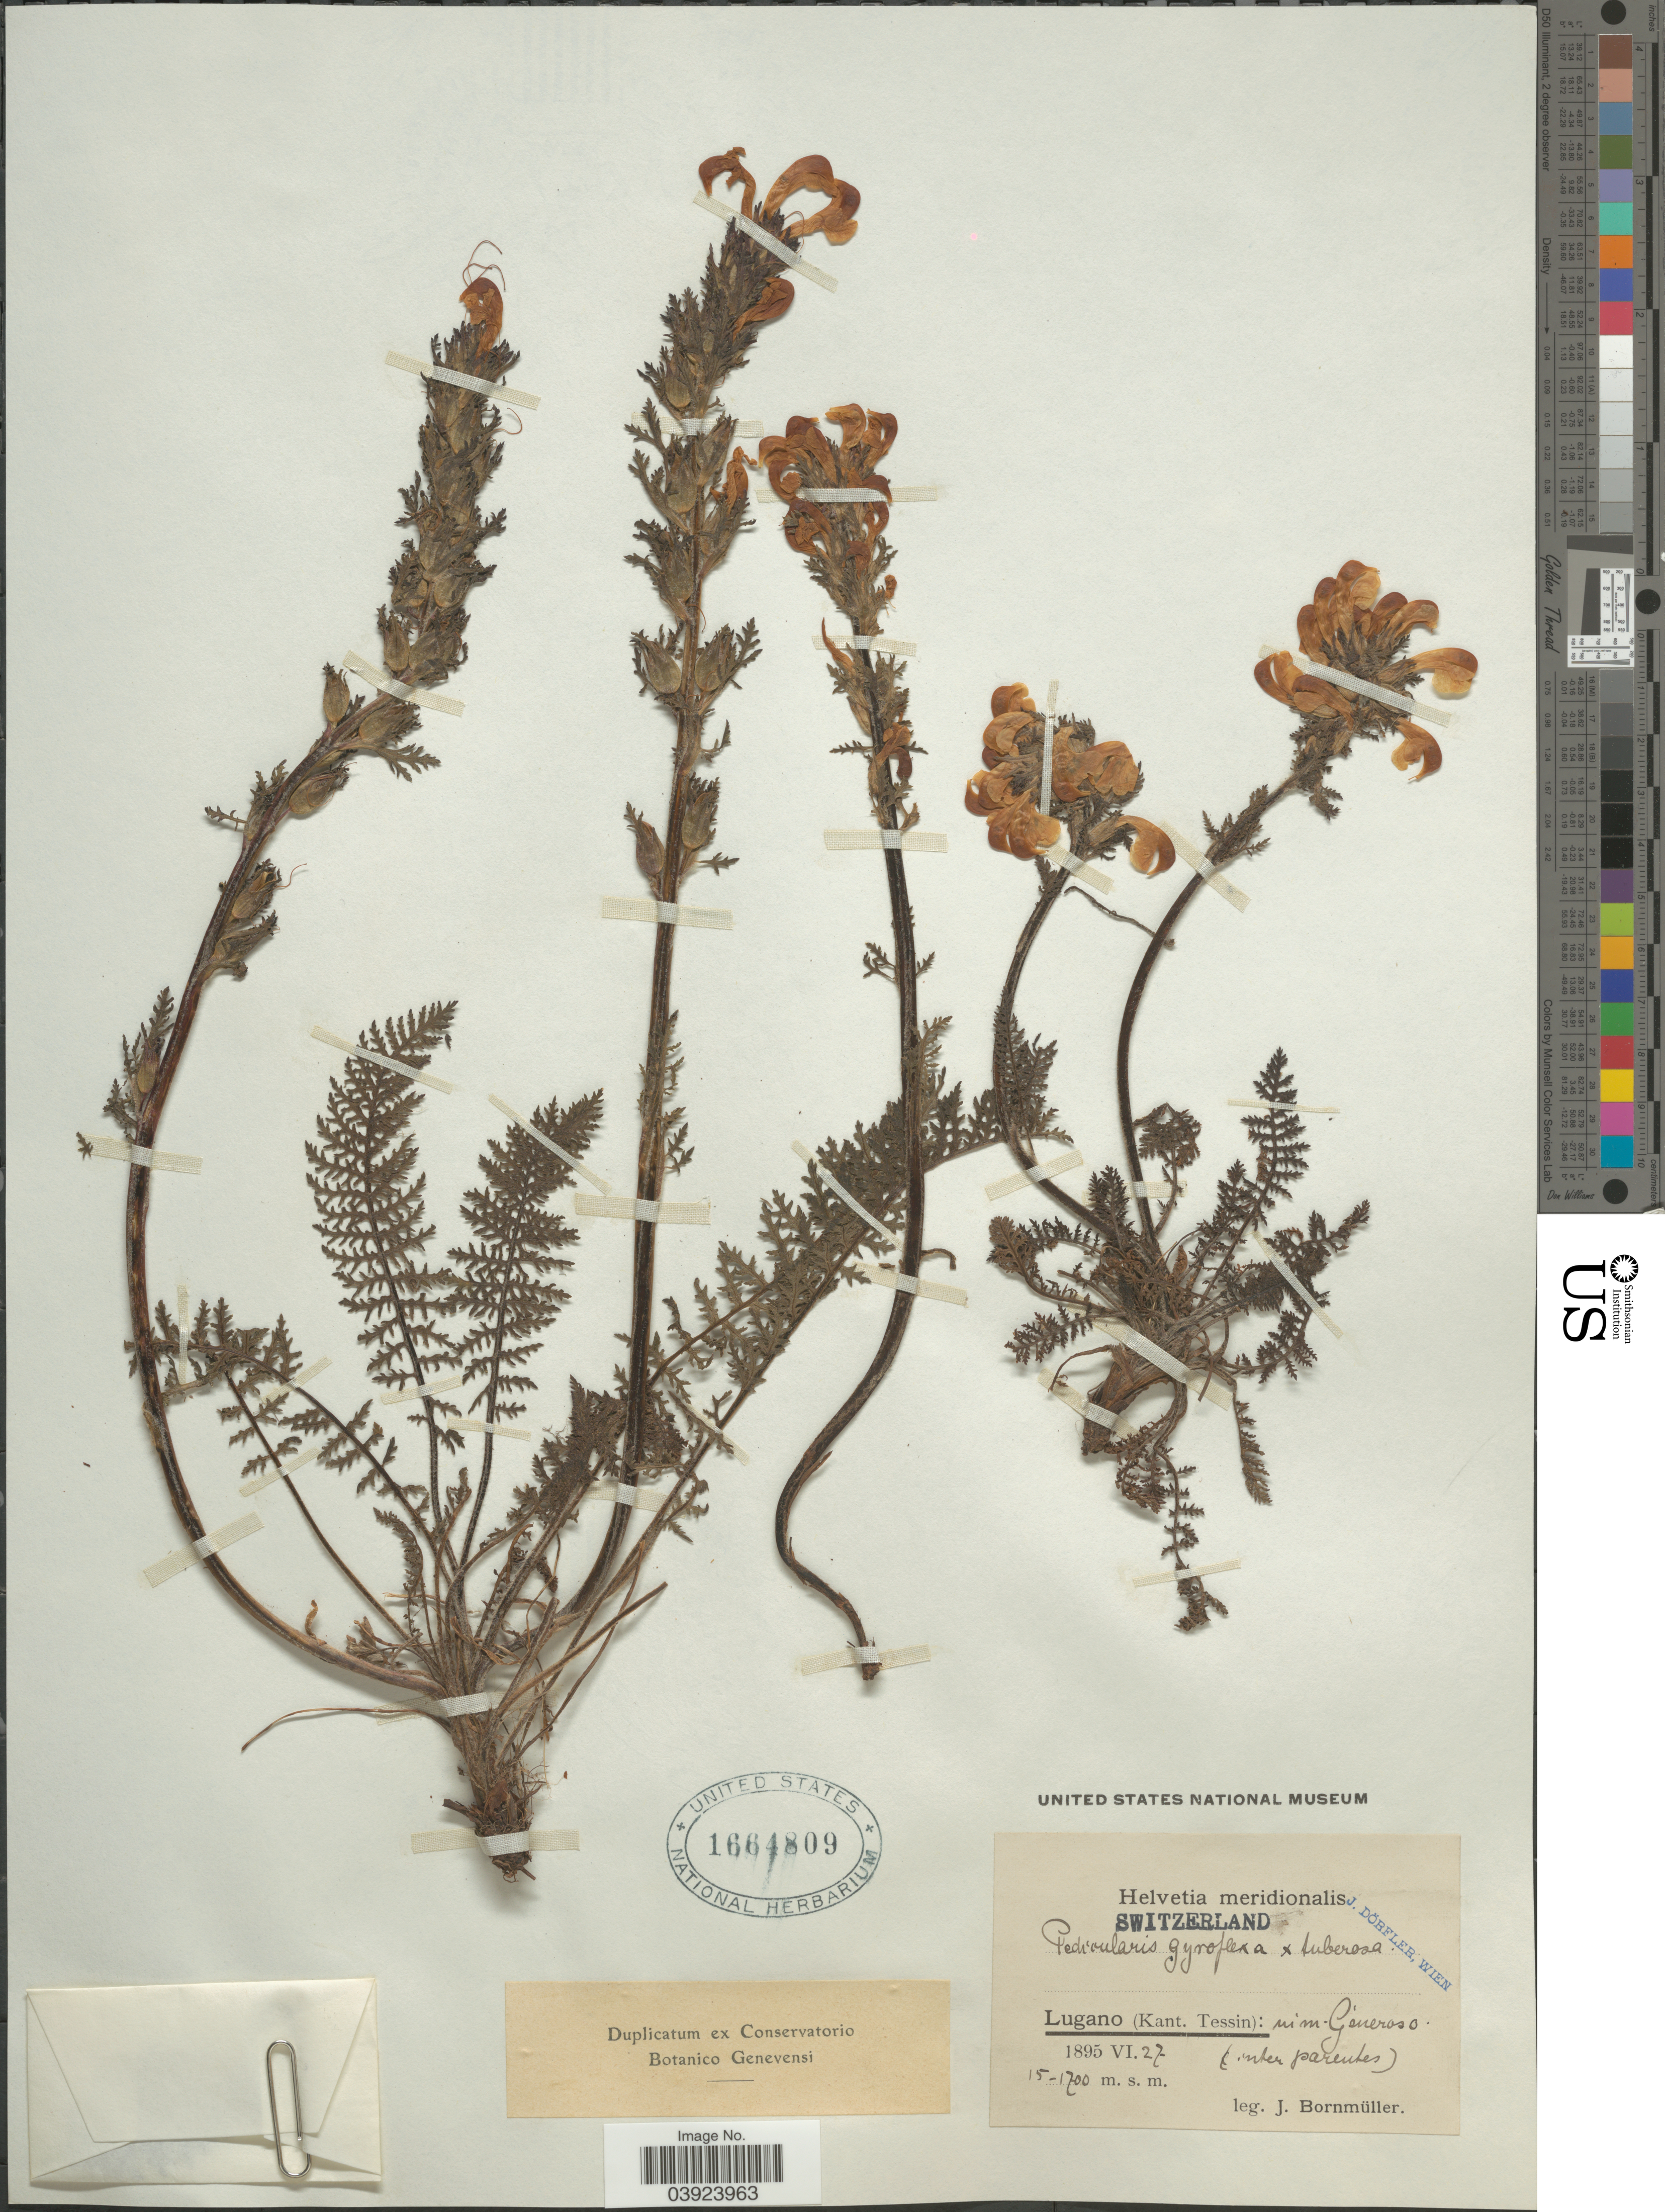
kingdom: Plantae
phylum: Tracheophyta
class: Magnoliopsida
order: Lamiales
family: Orobanchaceae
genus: Pedicularis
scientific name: Pedicularis gyroflexa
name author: Vill.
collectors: J. Bornmüller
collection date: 1895-06-27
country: Switzerland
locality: Lugano (Kant. Tessin): uim. Generoso.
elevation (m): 1500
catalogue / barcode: US 1664809